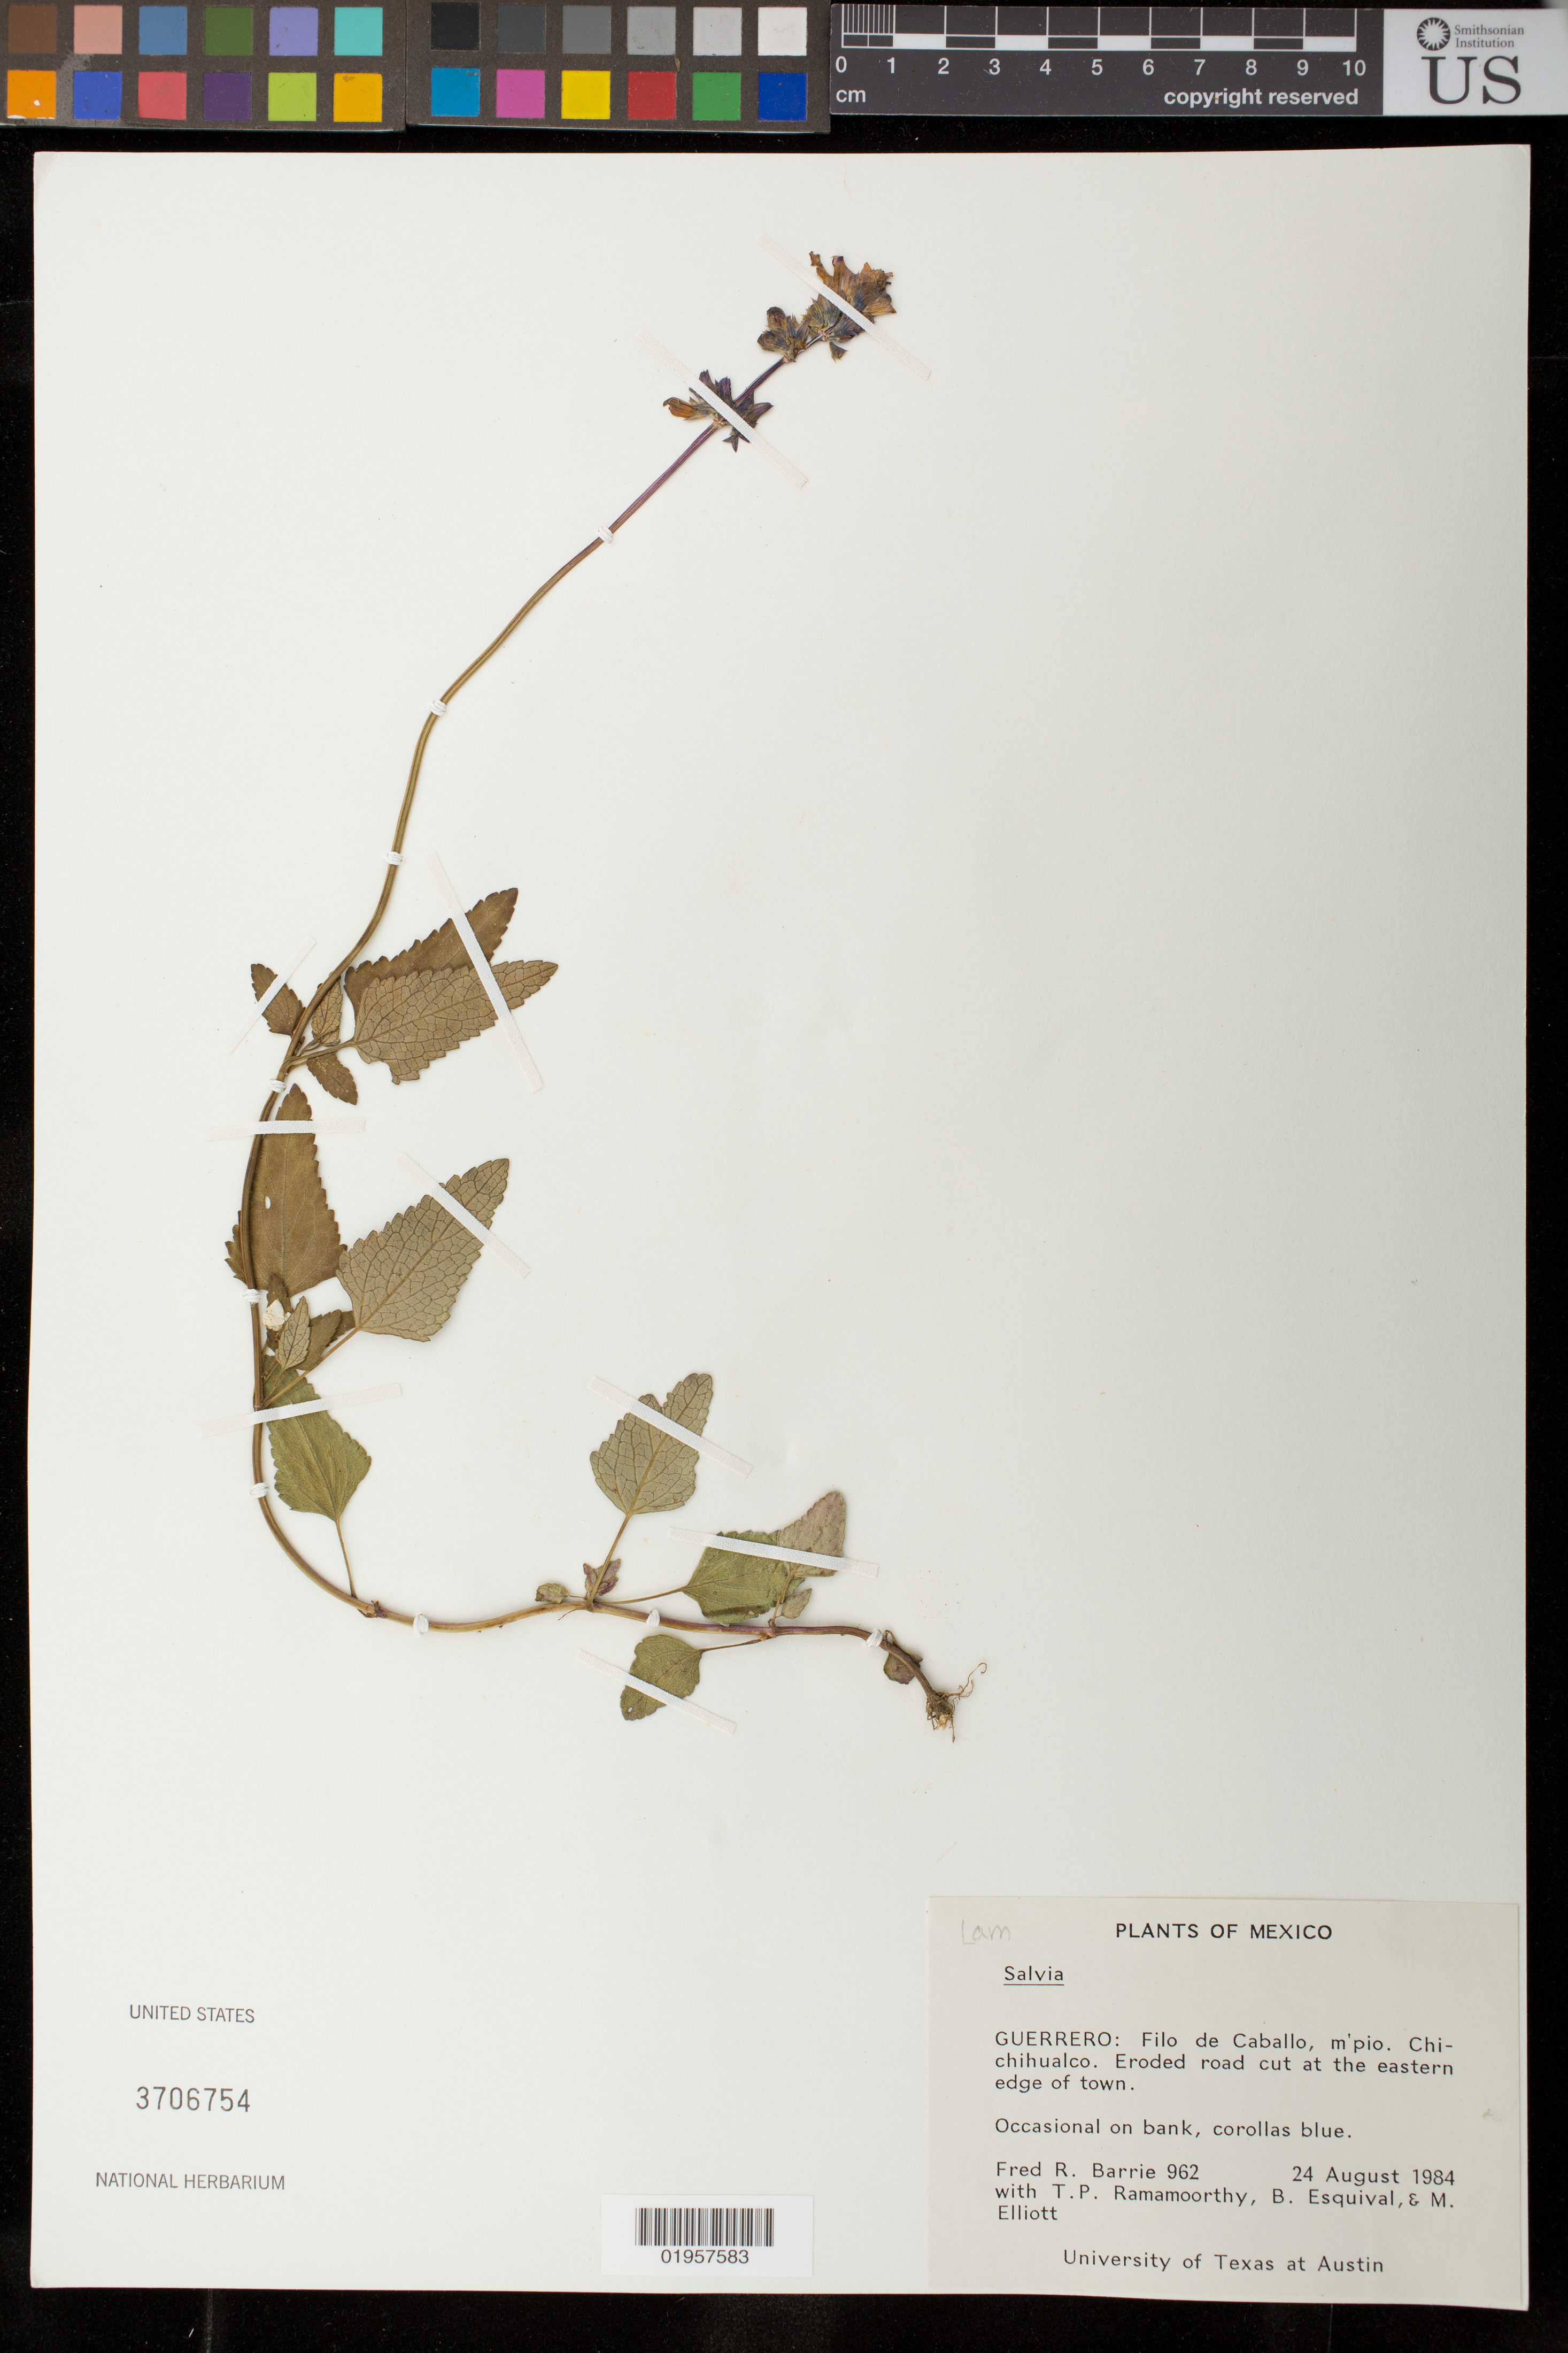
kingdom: Plantae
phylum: Tracheophyta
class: Magnoliopsida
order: Lamiales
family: Lamiaceae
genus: Salvia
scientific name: Salvia sp.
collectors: F. R. Barrie, T. P. Ramamoorthy, B. Esquival & M. Elliott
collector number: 962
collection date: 1984-08-24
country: Mexico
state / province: Guerrero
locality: Mpio. Chichihualco, Filo de Caballo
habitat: Eroded road cut at the eastern edge of town. Occasional on bank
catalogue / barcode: US 3706754